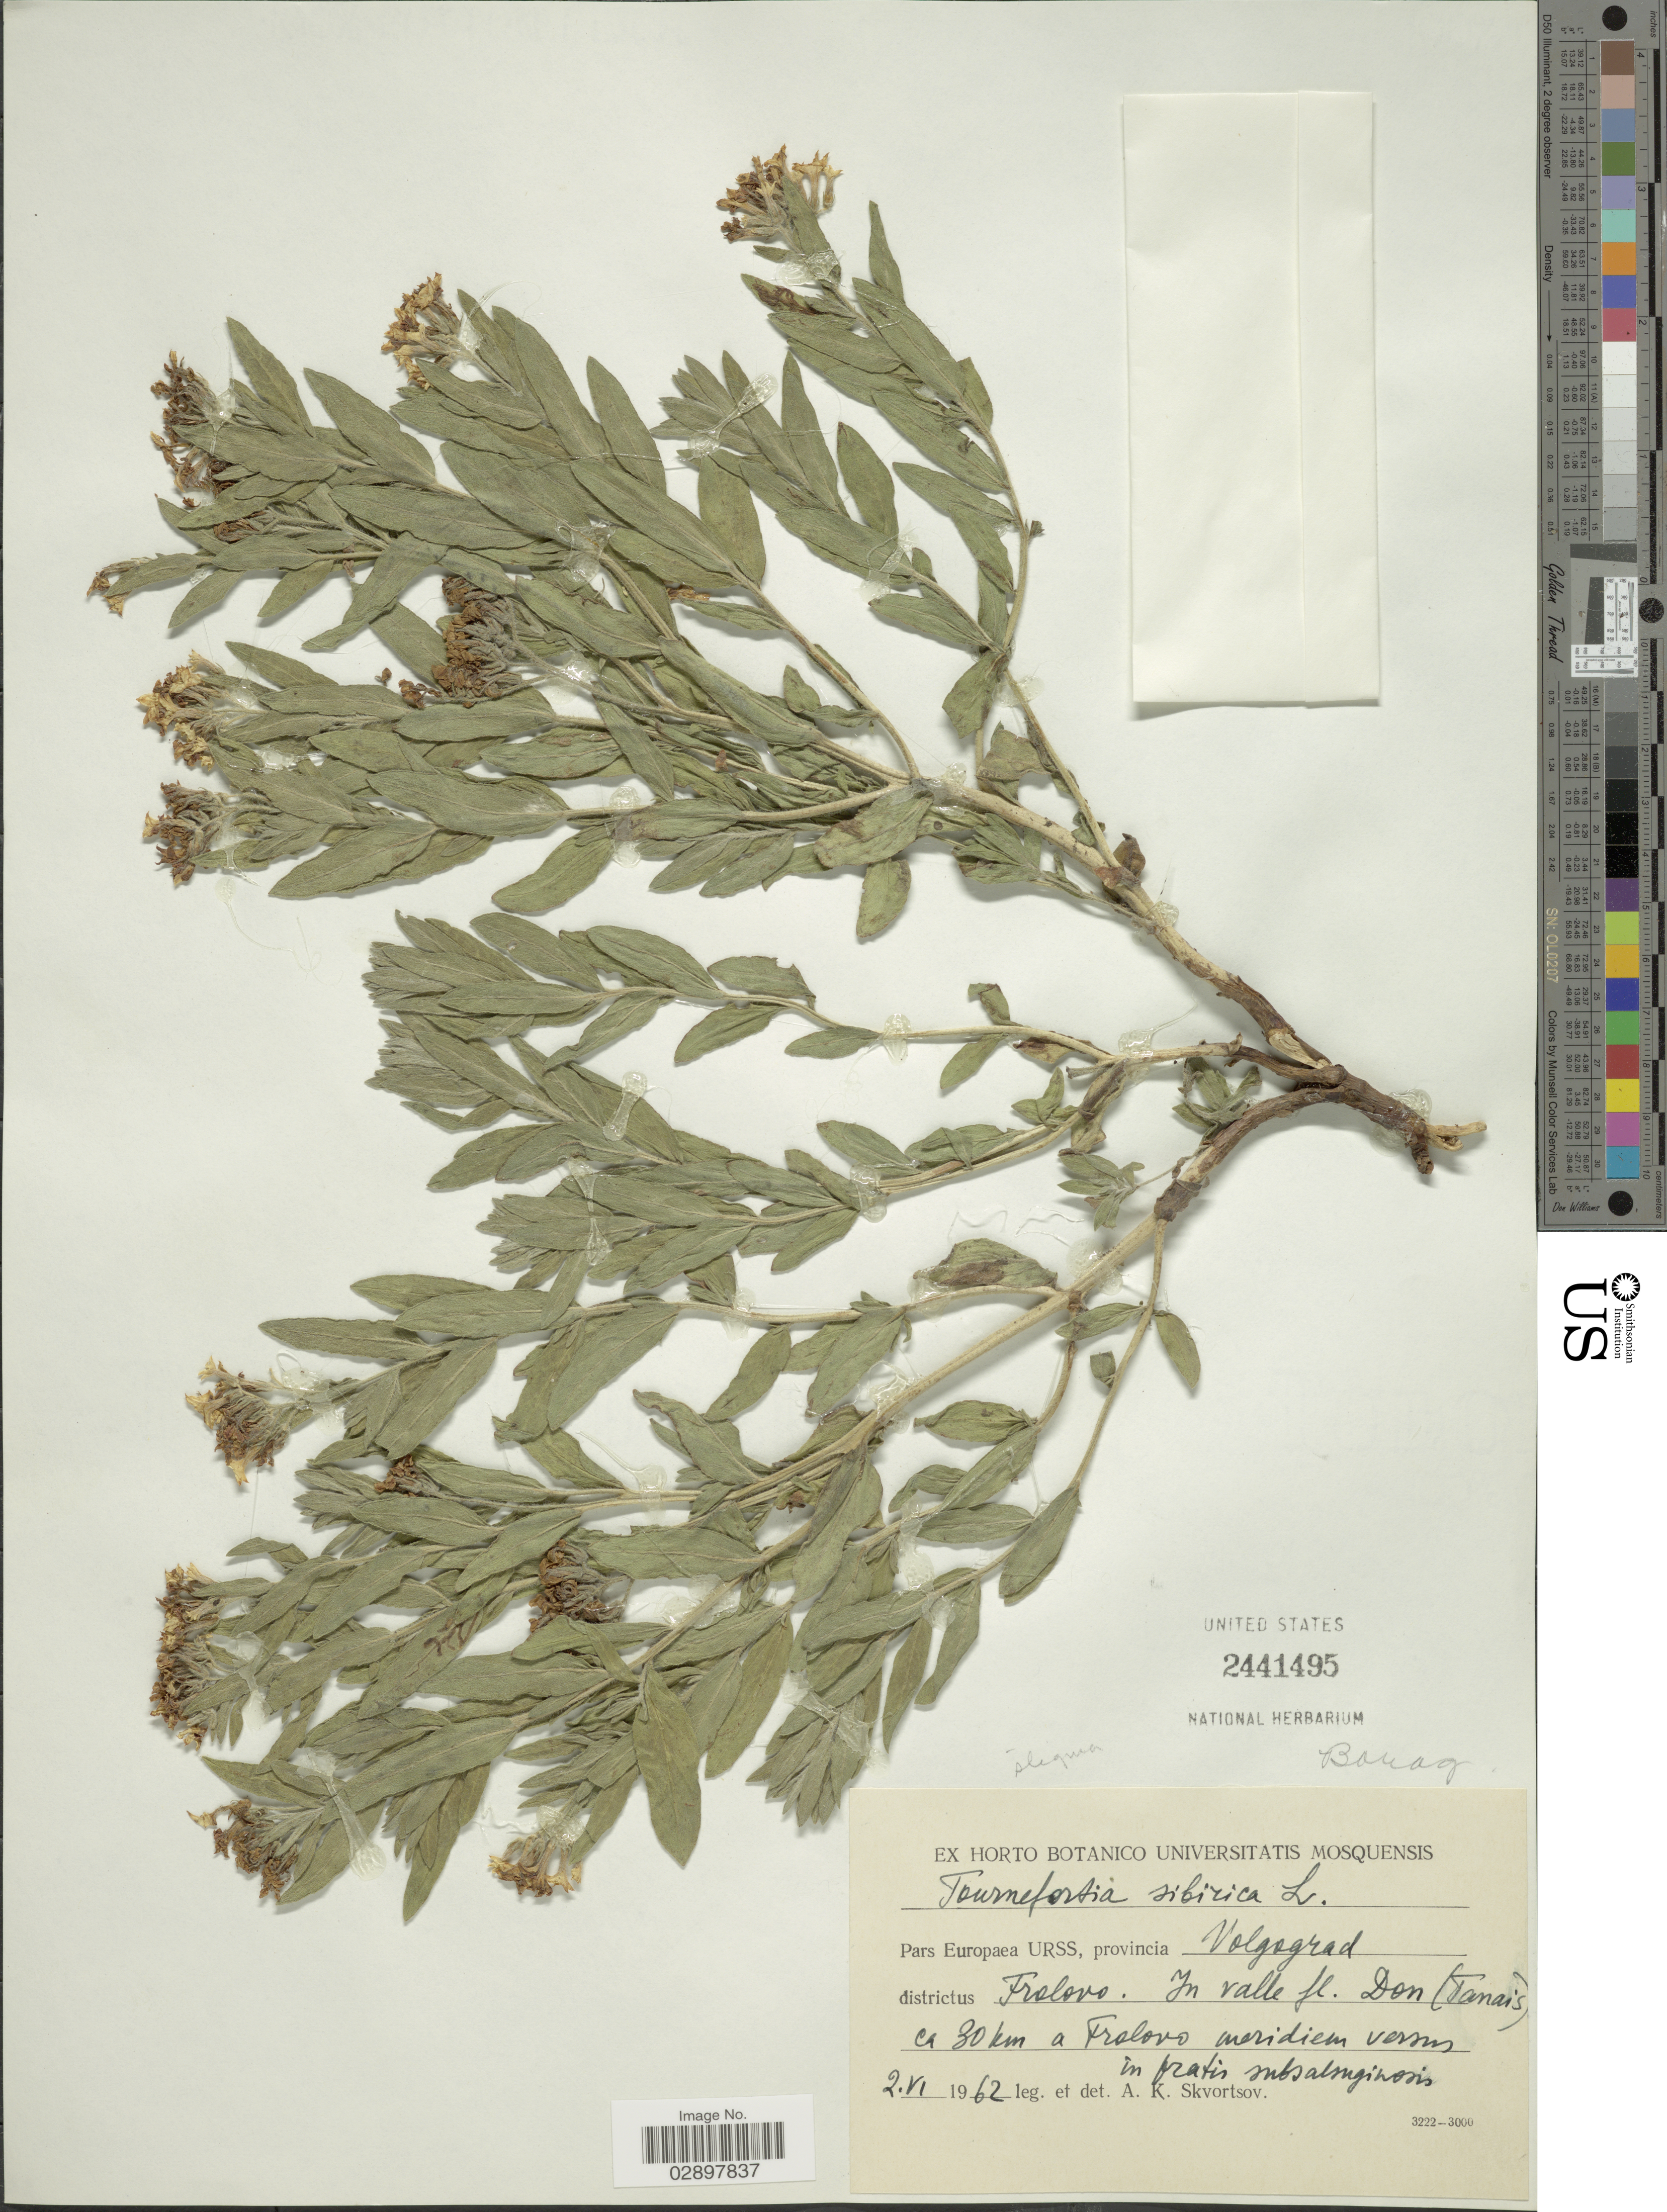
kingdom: Plantae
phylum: Tracheophyta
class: Magnoliopsida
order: Boraginales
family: Heliotropiaceae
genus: Tournefortia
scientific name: Tournefortia sibirica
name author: L.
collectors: A. K. Skvortsov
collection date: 1962-06-02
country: Russian Federation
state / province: Volgograd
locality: Pars Europaea URSS, provincia Volgograd, districtus Frolovo. In valle fl. Don (Tanais) ca 30 km a Frolovo meridiem versus.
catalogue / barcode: US 2441495